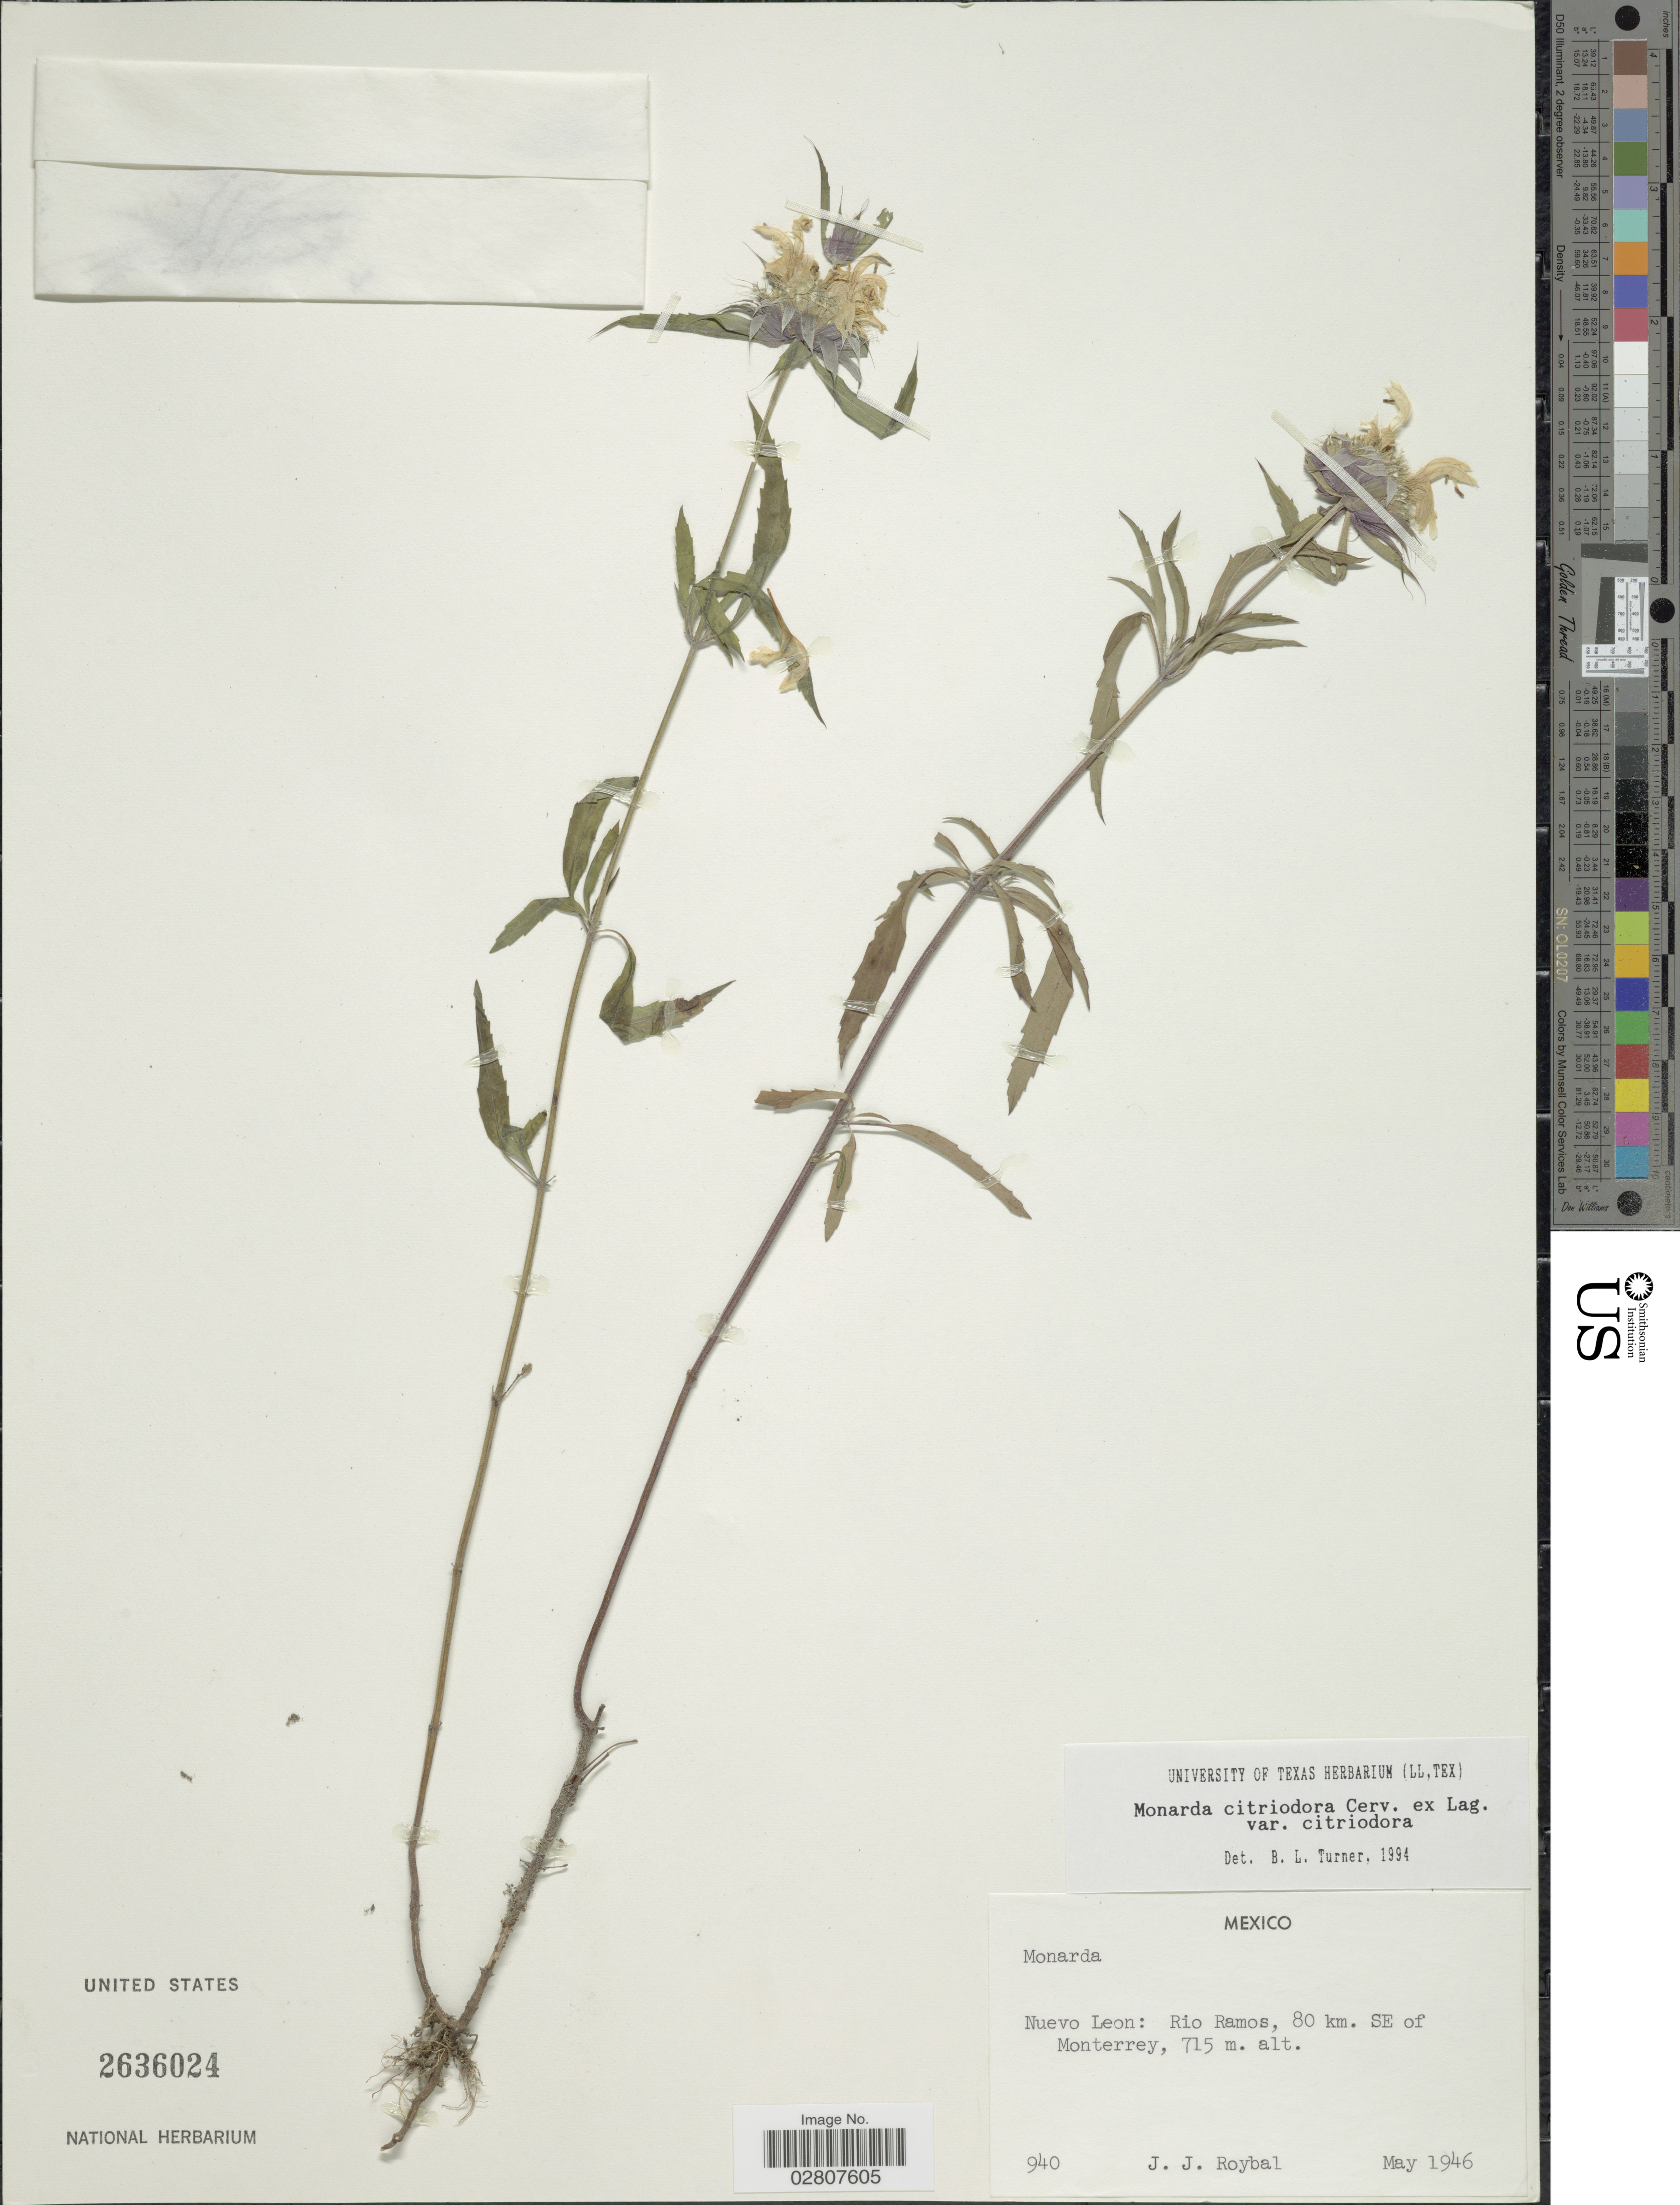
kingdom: Plantae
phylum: Tracheophyta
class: Magnoliopsida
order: Lamiales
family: Lamiaceae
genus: Monarda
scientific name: Monarda citriodora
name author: Cerv. ex Lag.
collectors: J. J. Roybal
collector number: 940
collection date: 1946-05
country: Mexico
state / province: Nuevo León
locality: Rio Ramos, 80 km. SE of Monterrey.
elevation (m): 715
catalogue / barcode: US 2636024